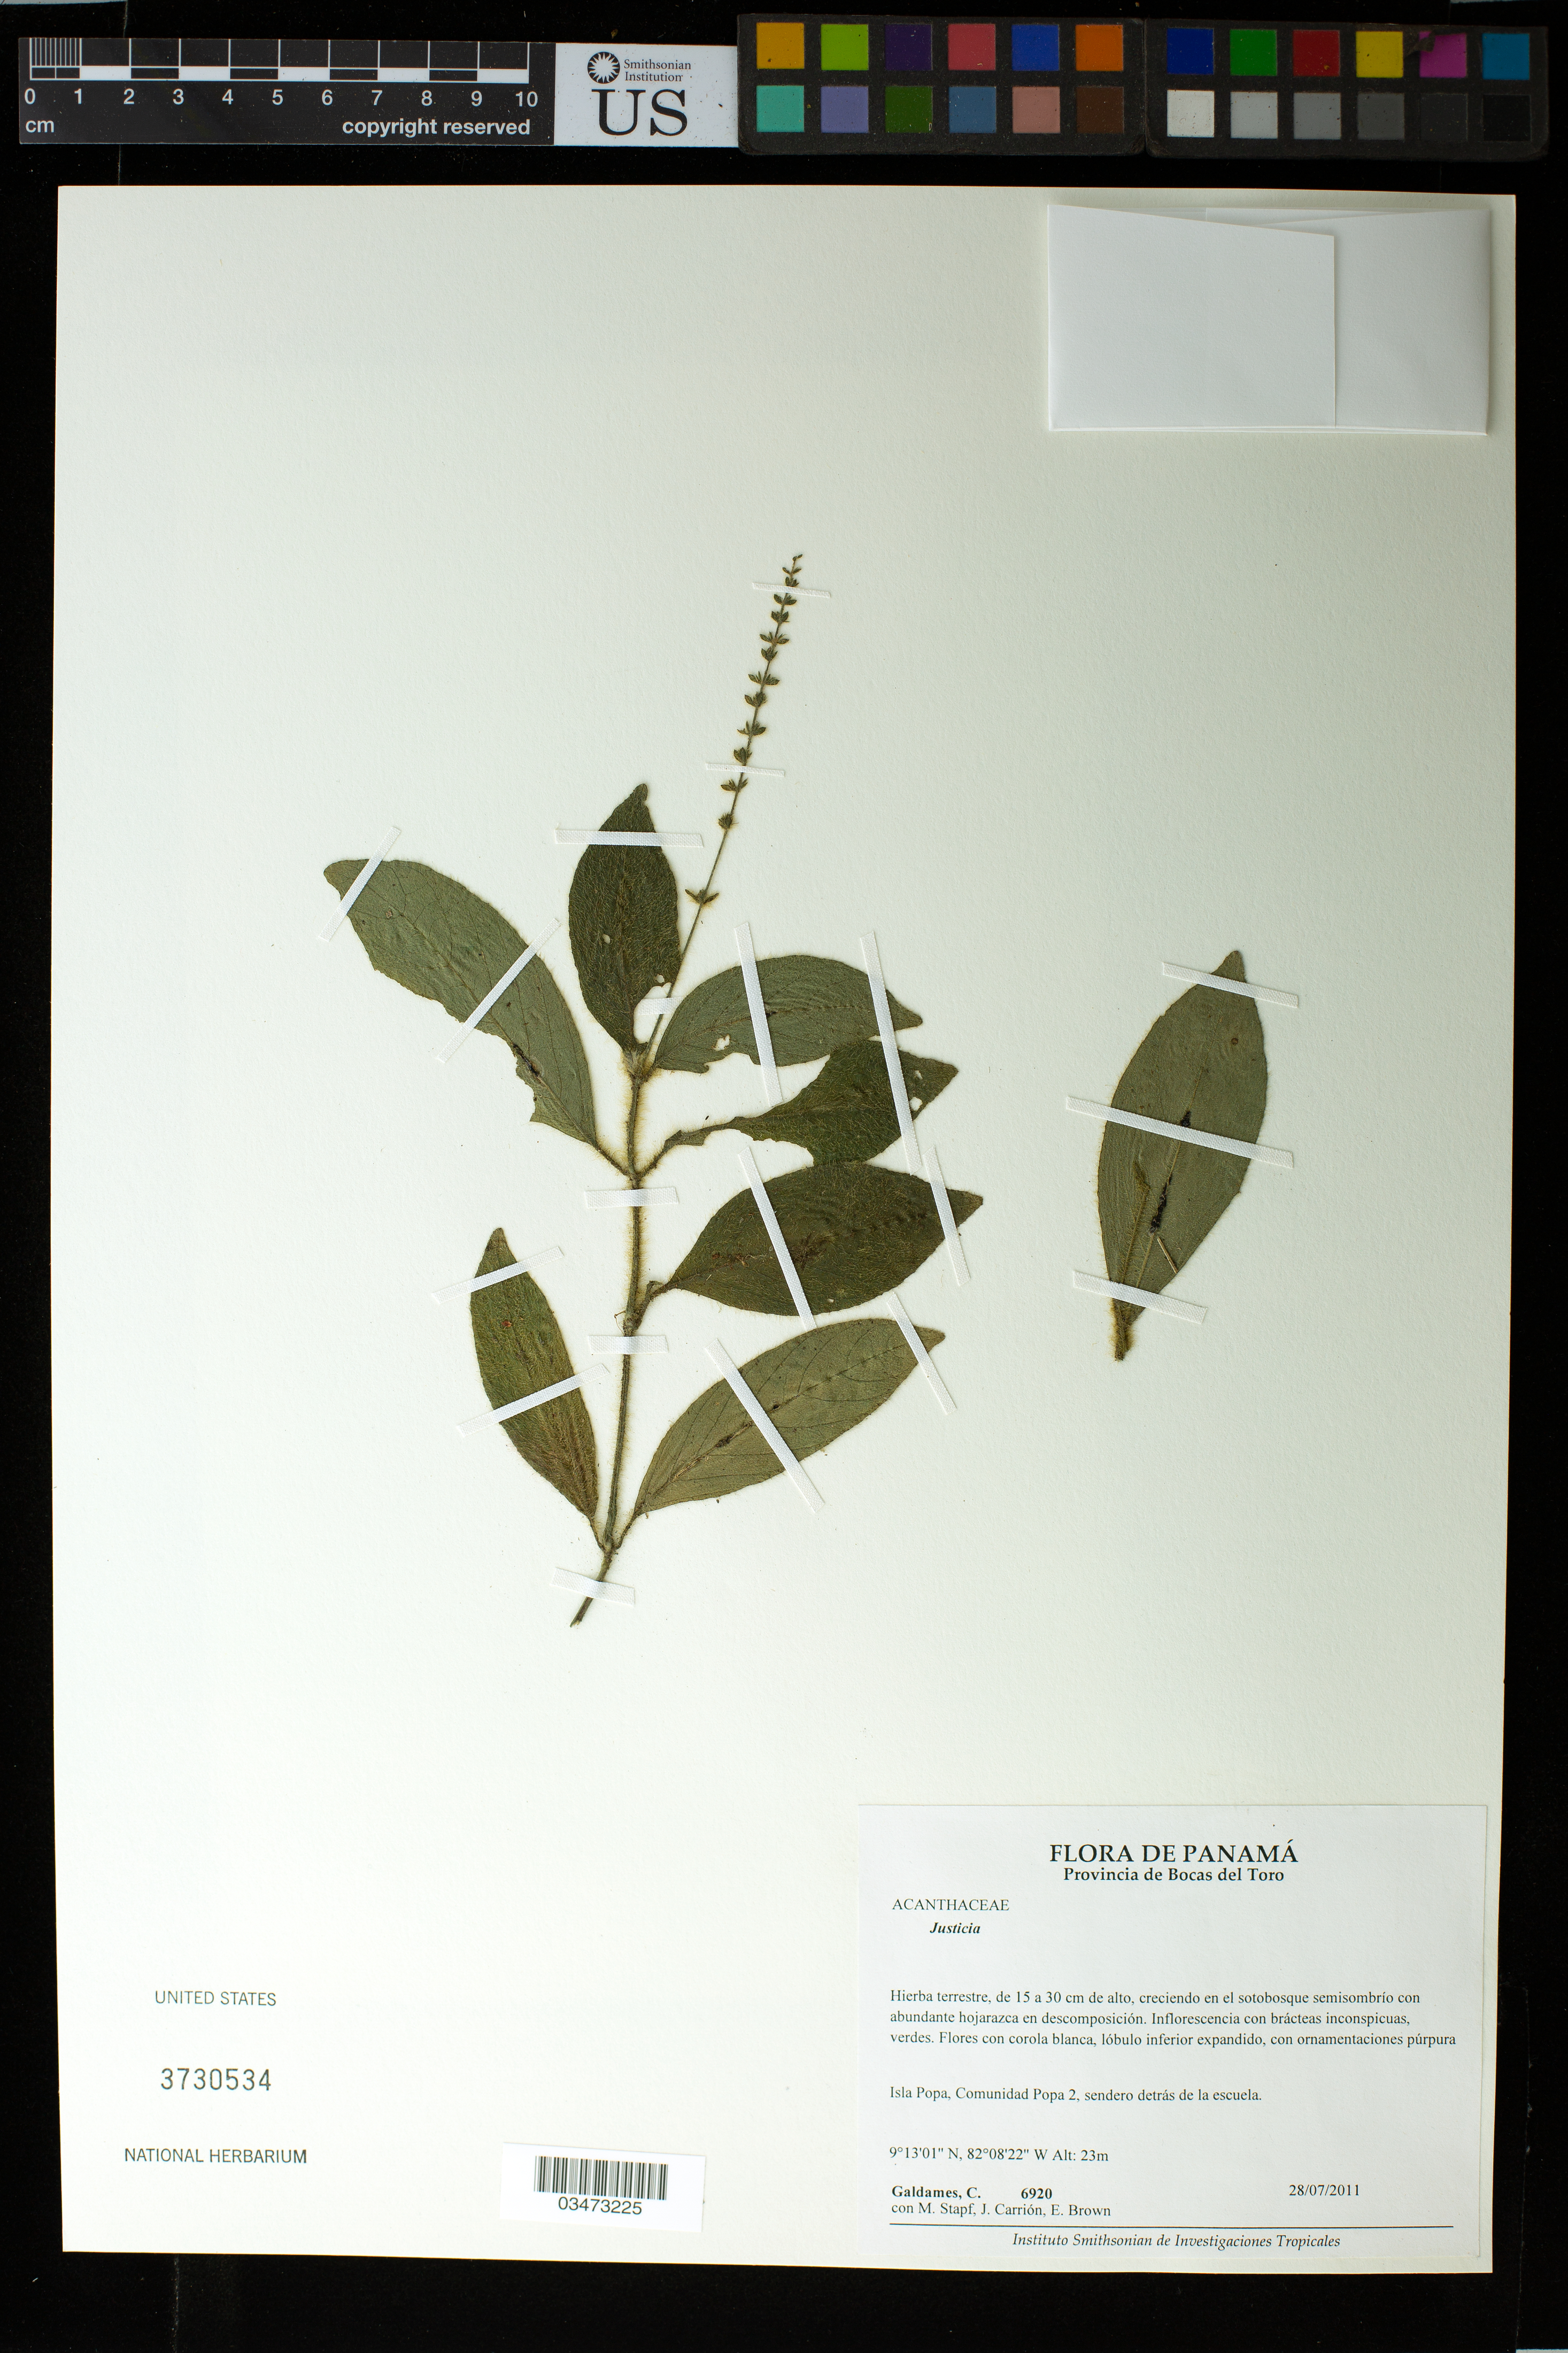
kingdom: Plantae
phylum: Tracheophyta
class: Magnoliopsida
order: Lamiales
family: Acanthaceae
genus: Justicia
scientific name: Justicia sp.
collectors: C. Galdames, M. Stapf, J. Carrión & E. Brown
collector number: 6920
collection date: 2011-07-28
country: Panama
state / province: Bocas del Toro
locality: Isla Popa, Comunidad Popa 2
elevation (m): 23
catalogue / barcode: US 3730534